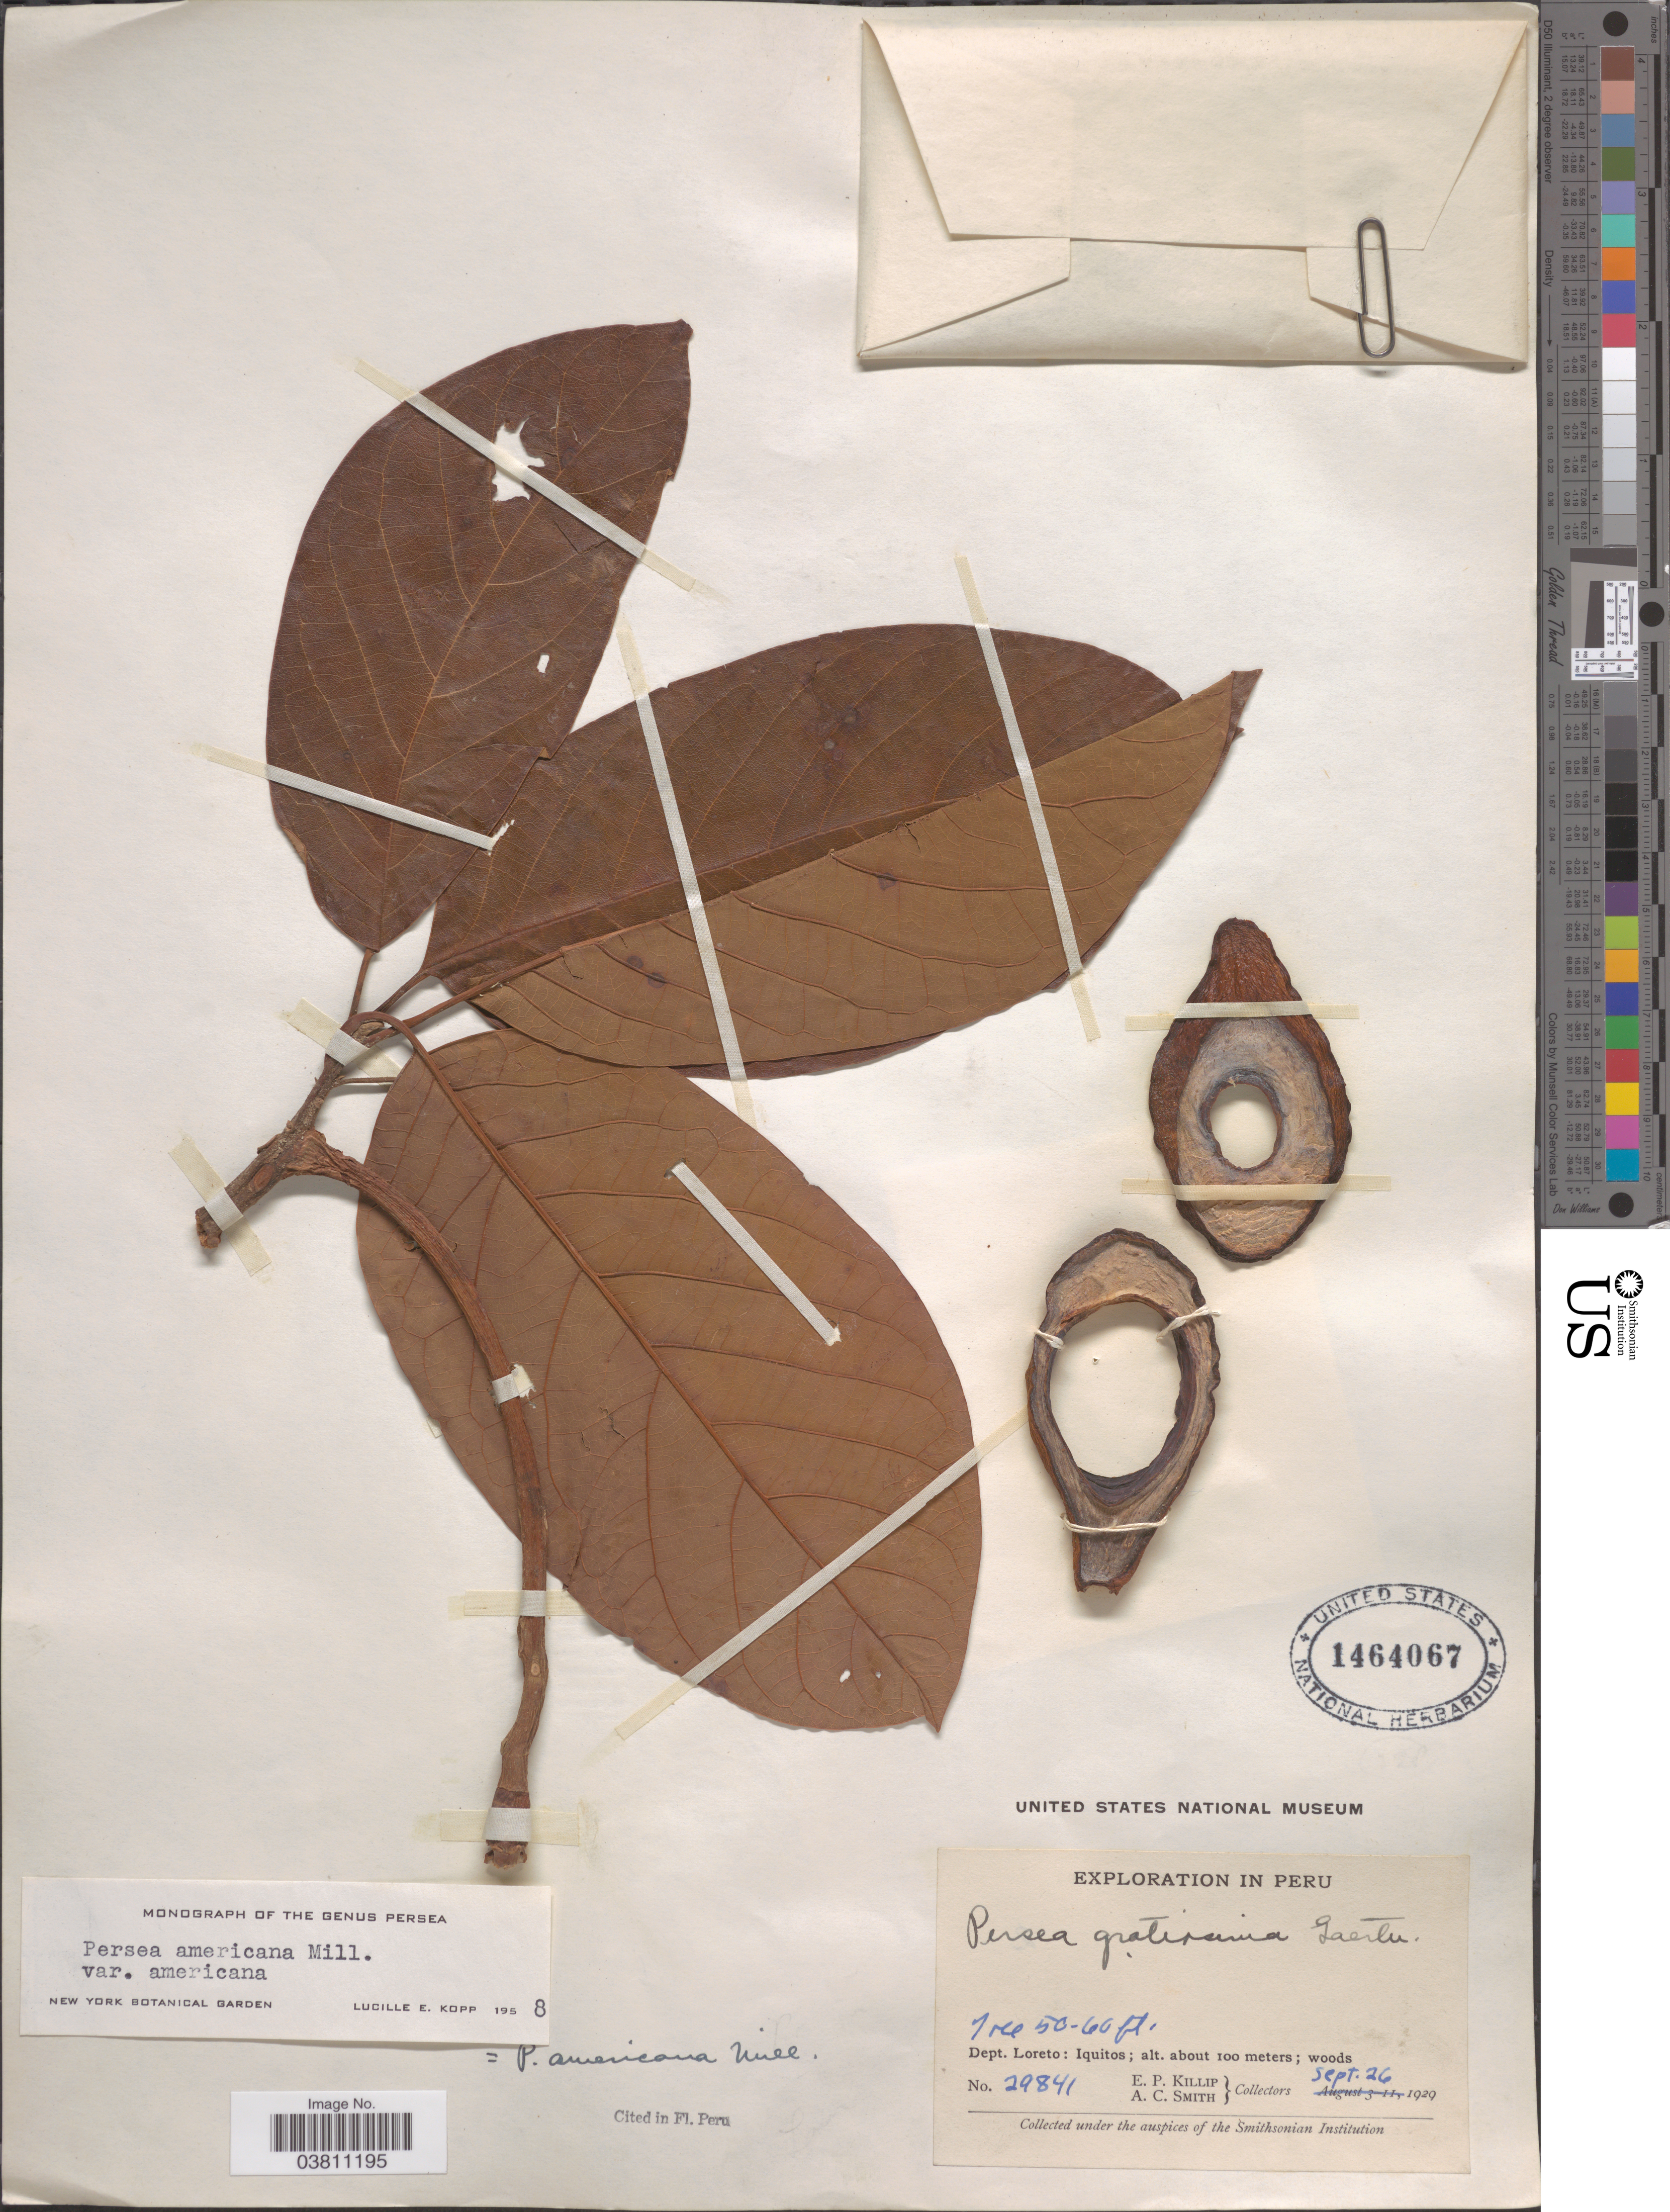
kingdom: Plantae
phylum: Tracheophyta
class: Magnoliopsida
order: Laurales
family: Lauraceae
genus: Persea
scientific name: Persea americana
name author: Mill.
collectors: E. P. Killip & A. C. Smith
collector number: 29841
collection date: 1929-09-26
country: Peru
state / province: Loreto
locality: Dept. Loreto: Iquitos.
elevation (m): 100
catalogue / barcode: US 1464067